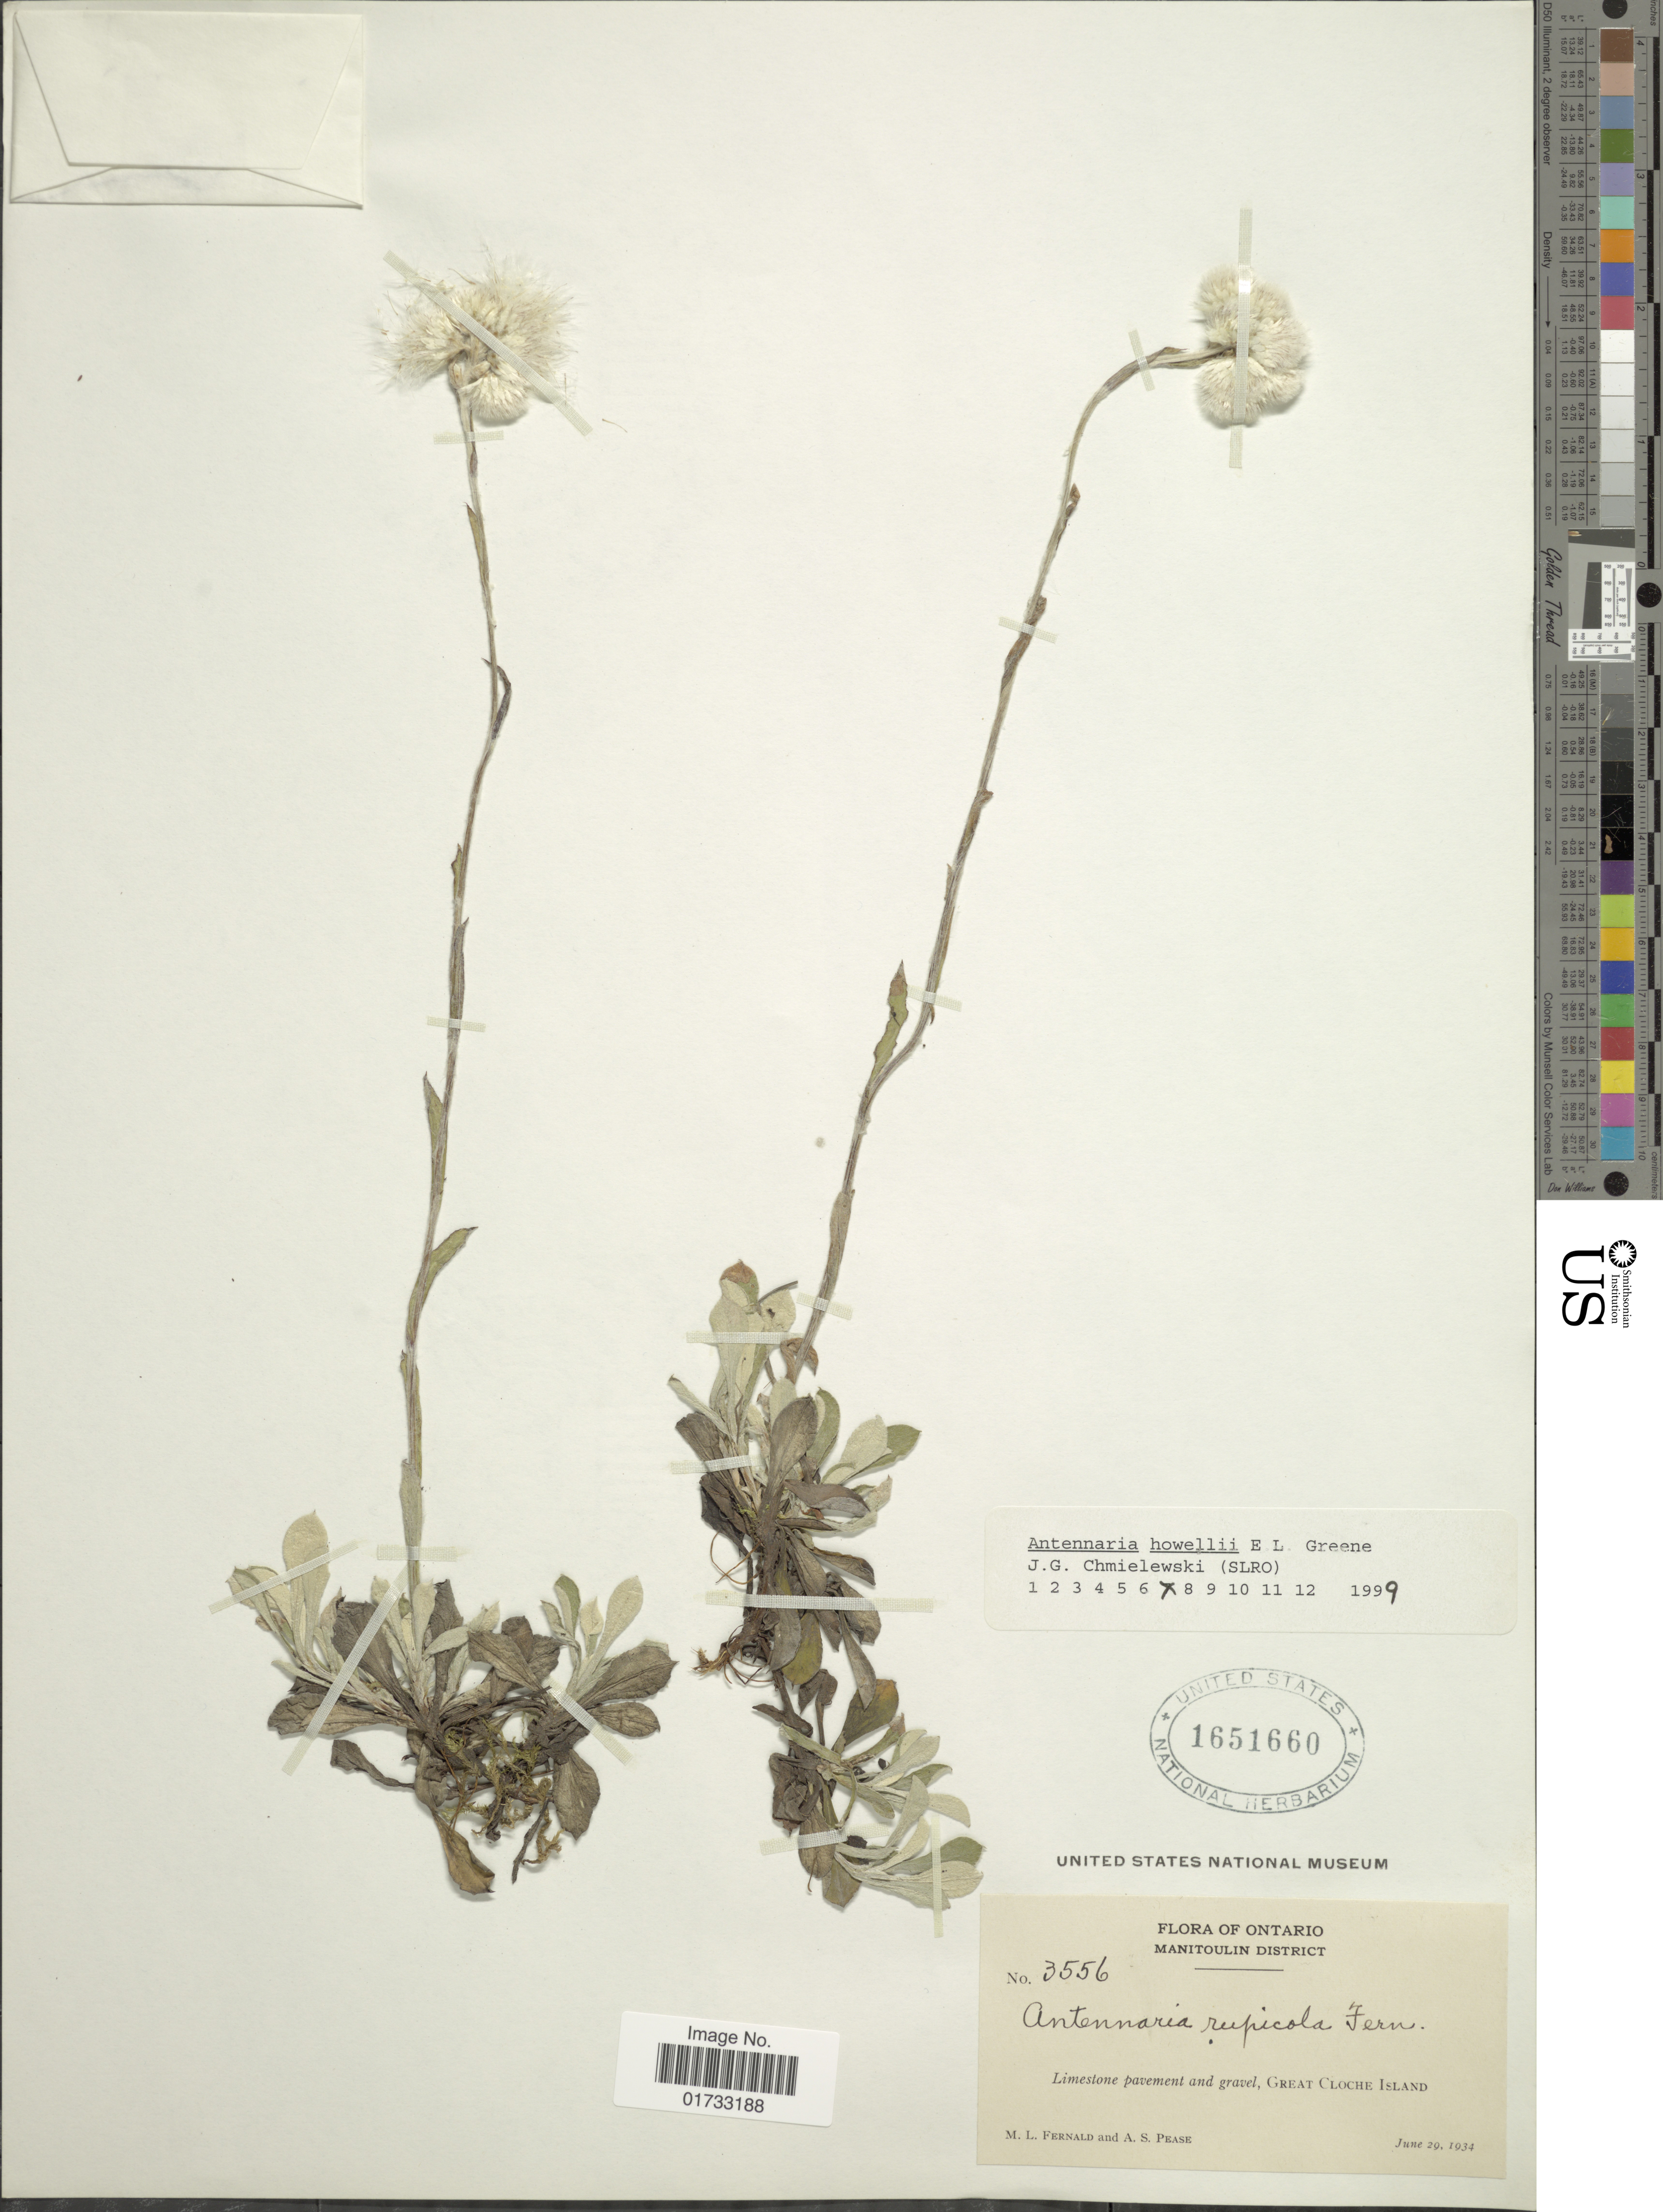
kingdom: Plantae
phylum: Tracheophyta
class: Magnoliopsida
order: Asterales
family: Asteraceae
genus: Antennaria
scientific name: Antennaria rupicola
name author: Fernald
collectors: M. L. Fernald & A. S. Pease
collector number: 3556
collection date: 1934-06-29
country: Canada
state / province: Ontario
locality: Mounitoulin District, limestone pavement and gravel, Great Gloche Island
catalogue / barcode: US 1651660